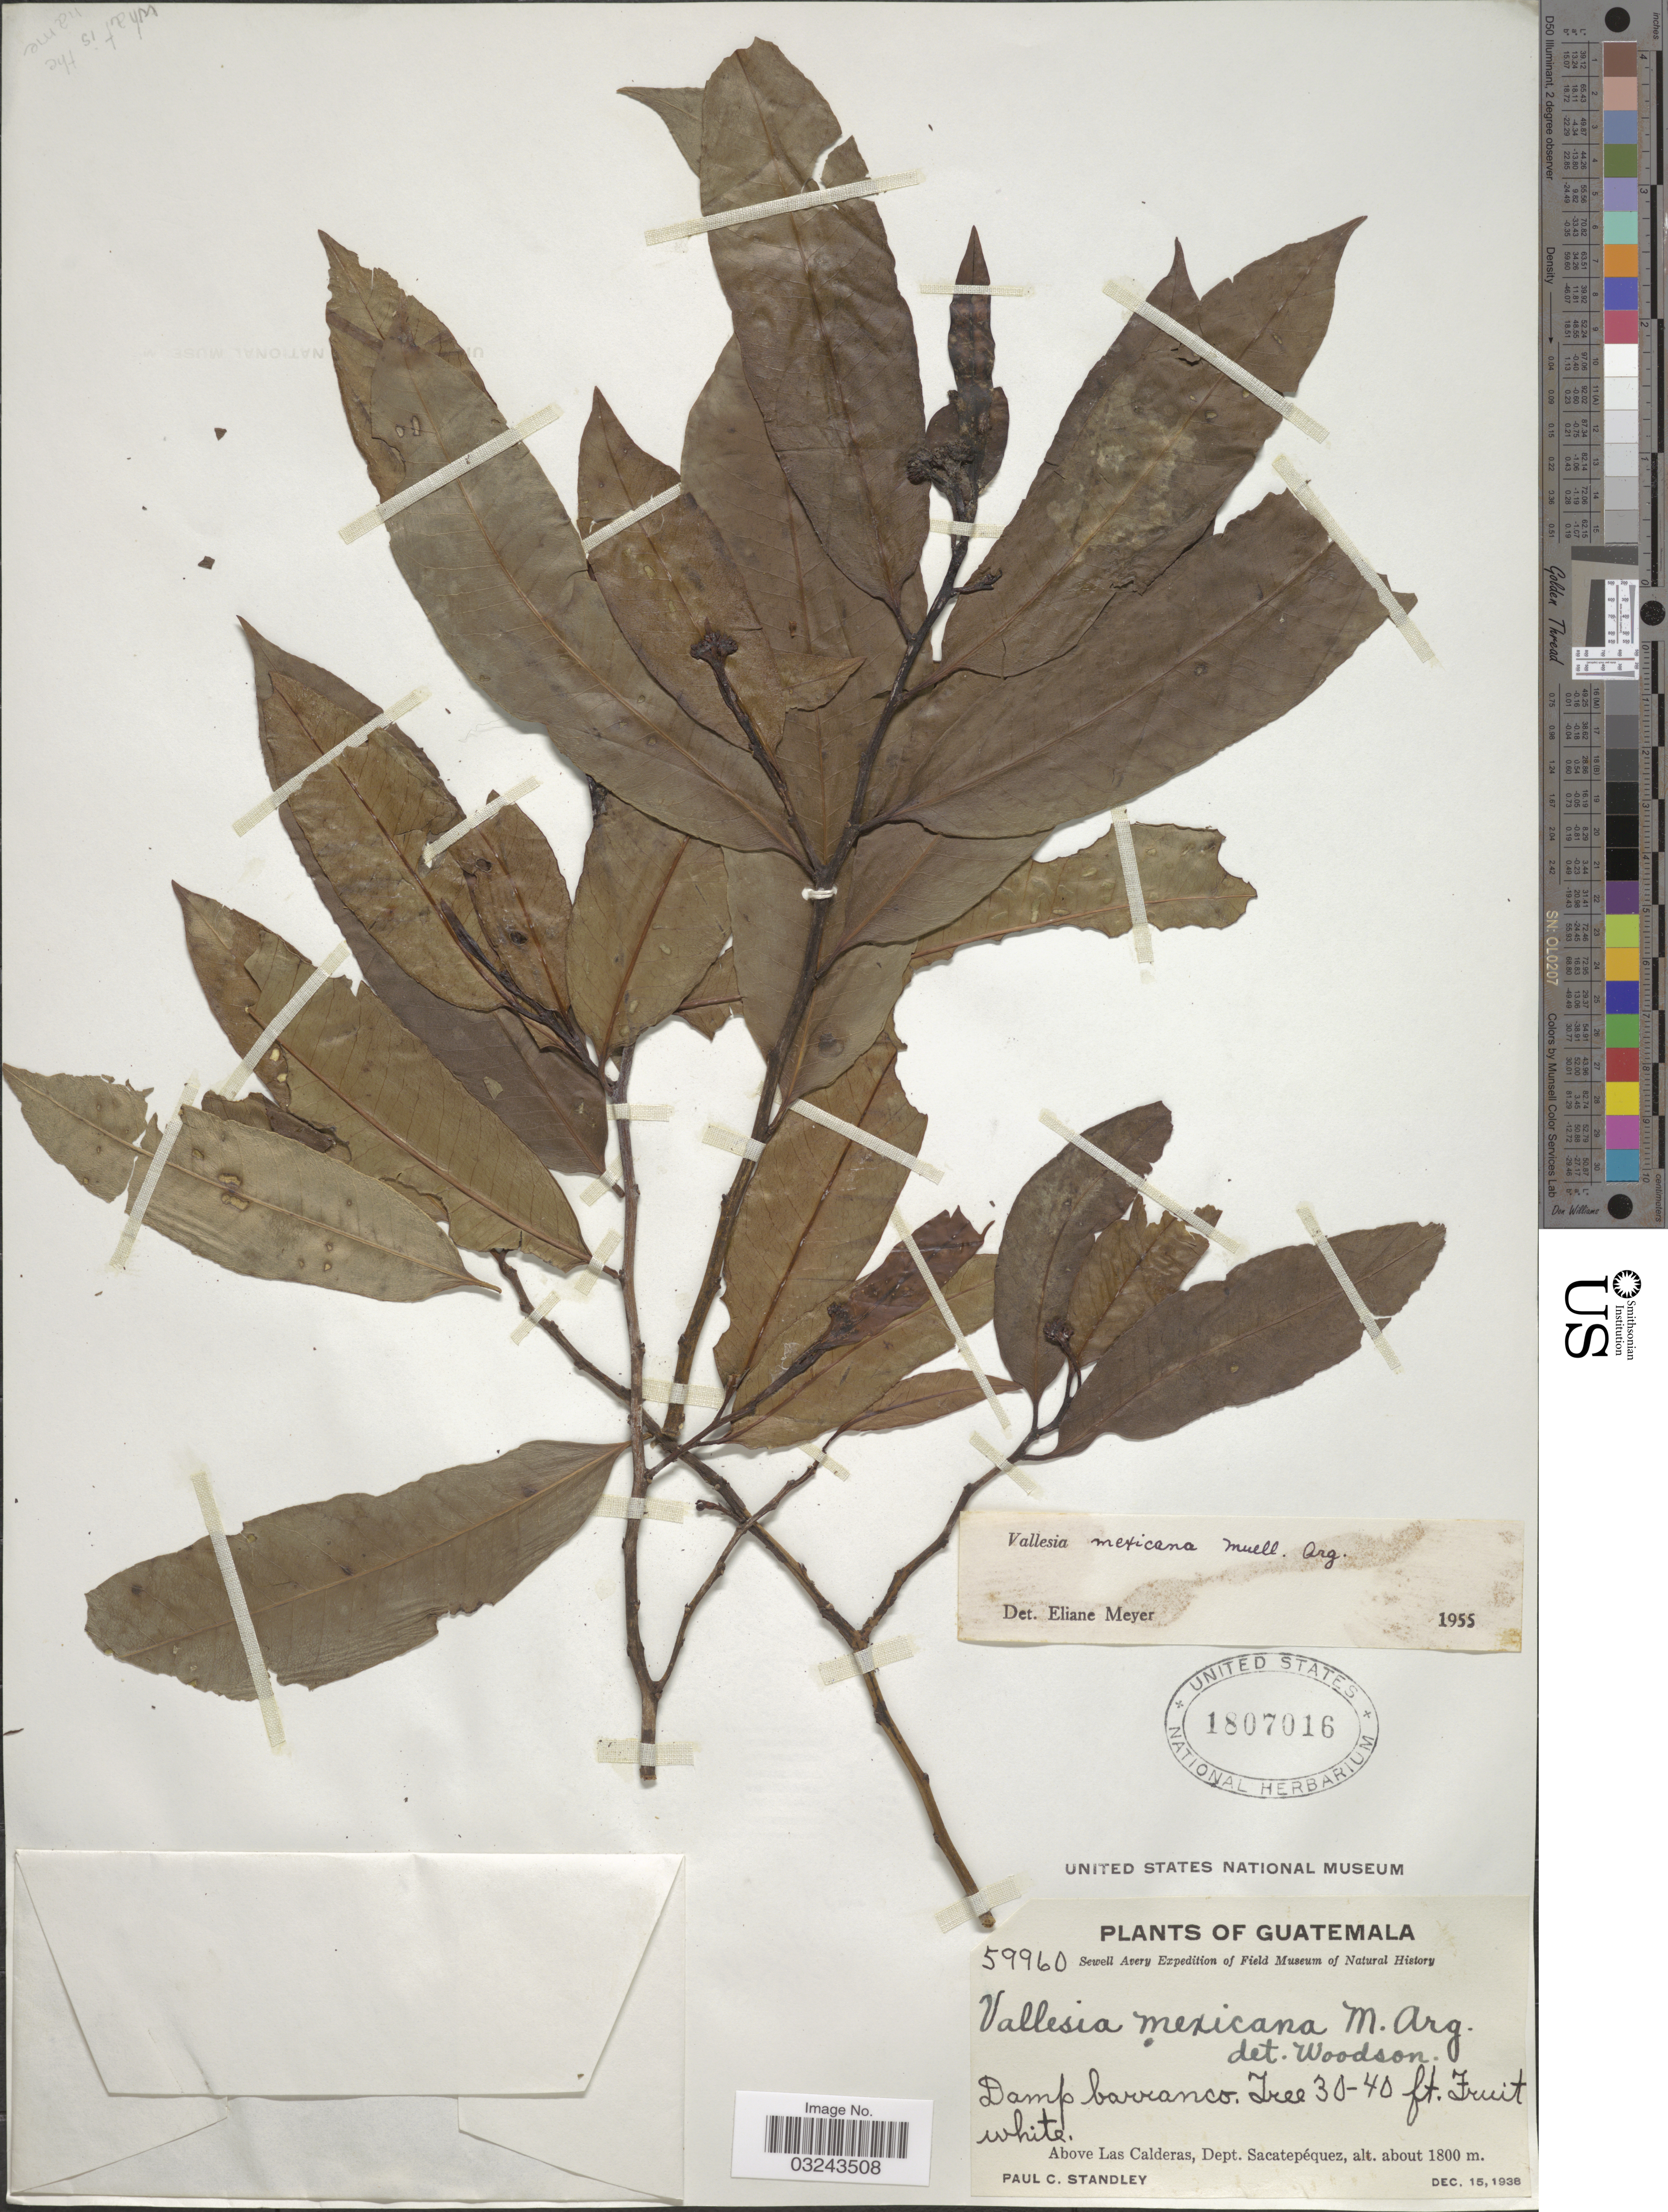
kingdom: Plantae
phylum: Tracheophyta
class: Magnoliopsida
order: Gentianales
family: Apocynaceae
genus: Vallesia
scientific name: Vallesia mexicana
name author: Müll. Arg.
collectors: P. C. Standley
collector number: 59960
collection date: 1938-12-15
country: Guatemala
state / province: Sacatepéquez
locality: Above Las Calderas, Dept. Sacatepéquez.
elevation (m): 1800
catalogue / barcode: US 1807016